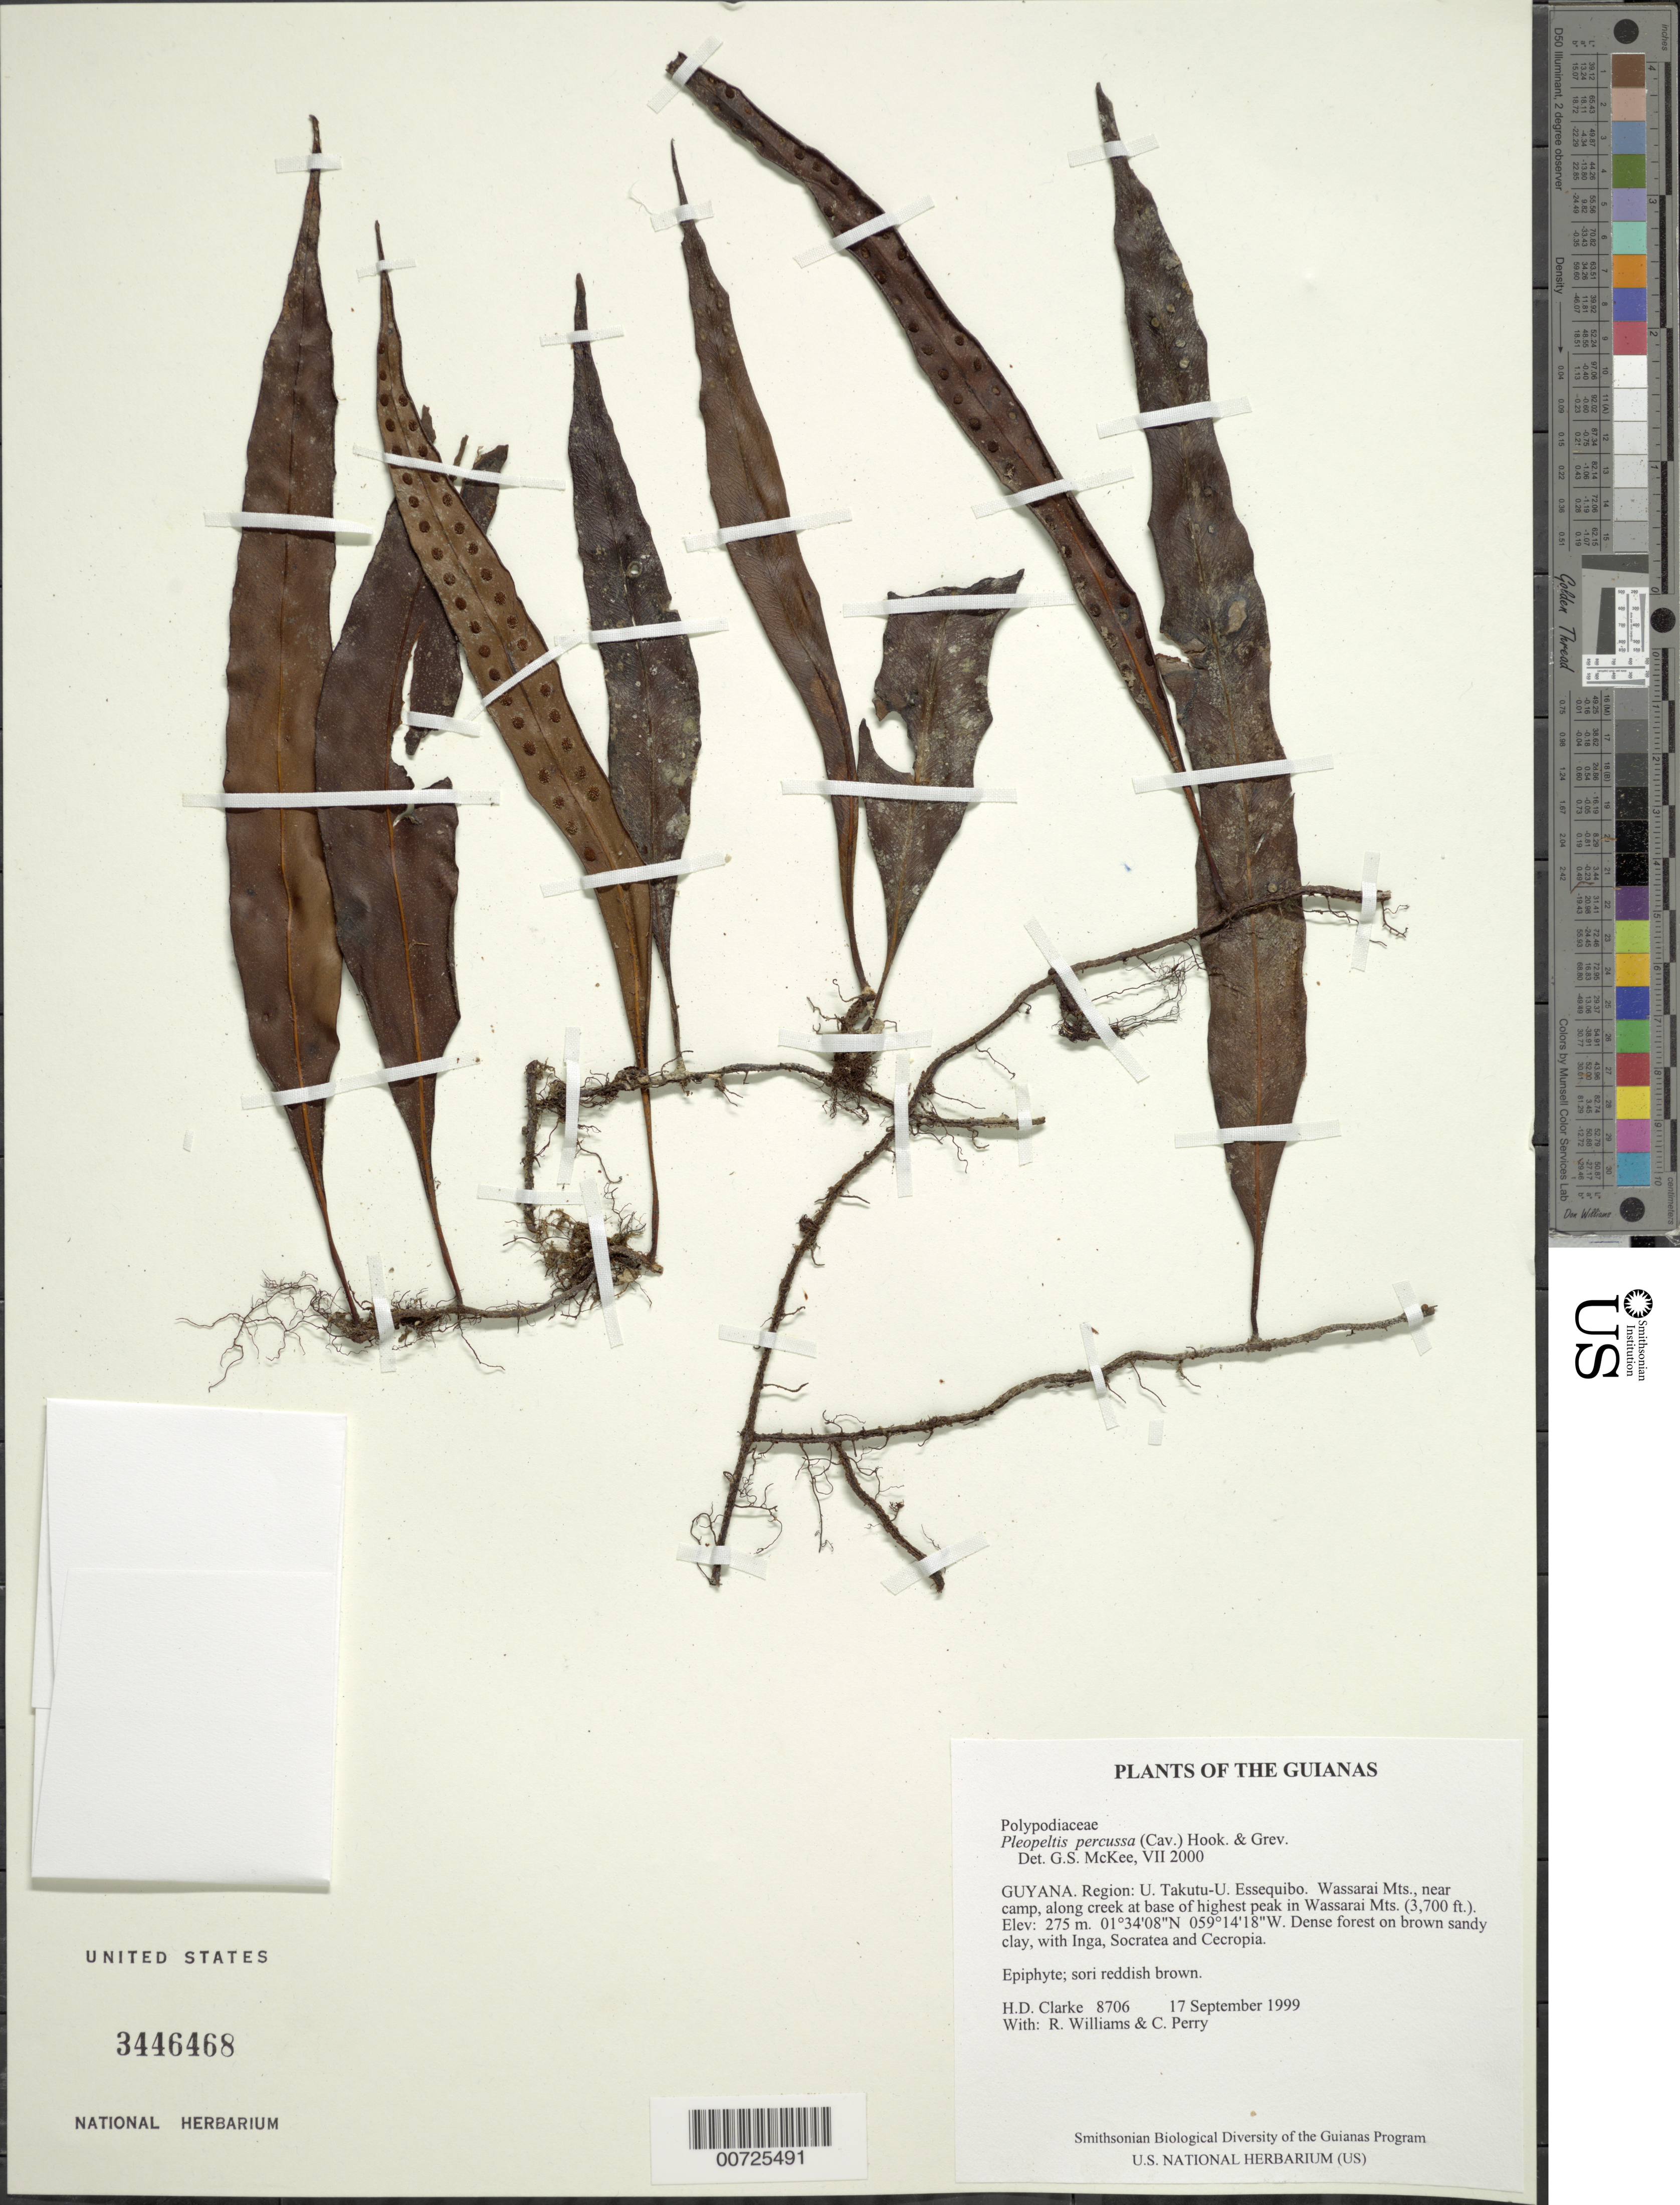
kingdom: Plantae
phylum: Tracheophyta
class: Polypodiopsida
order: Polypodiales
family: Polypodiaceae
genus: Microgramma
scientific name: Microgramma percussa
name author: (Cav.) de la Sota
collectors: H. D. Clarke, R. Williams & C. Perry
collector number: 8706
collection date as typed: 17 September 1999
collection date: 1999-09-17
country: Guyana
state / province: U. Takutu-U. Essequibo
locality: Wassarai Mts., near camp, along creek at base of highest peak in Wassarai Mts. (3,700 ft.)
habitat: Dense forest on brown sandy clay, with Inga, Socratea and Cecropia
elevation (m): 275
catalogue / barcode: US 3446468